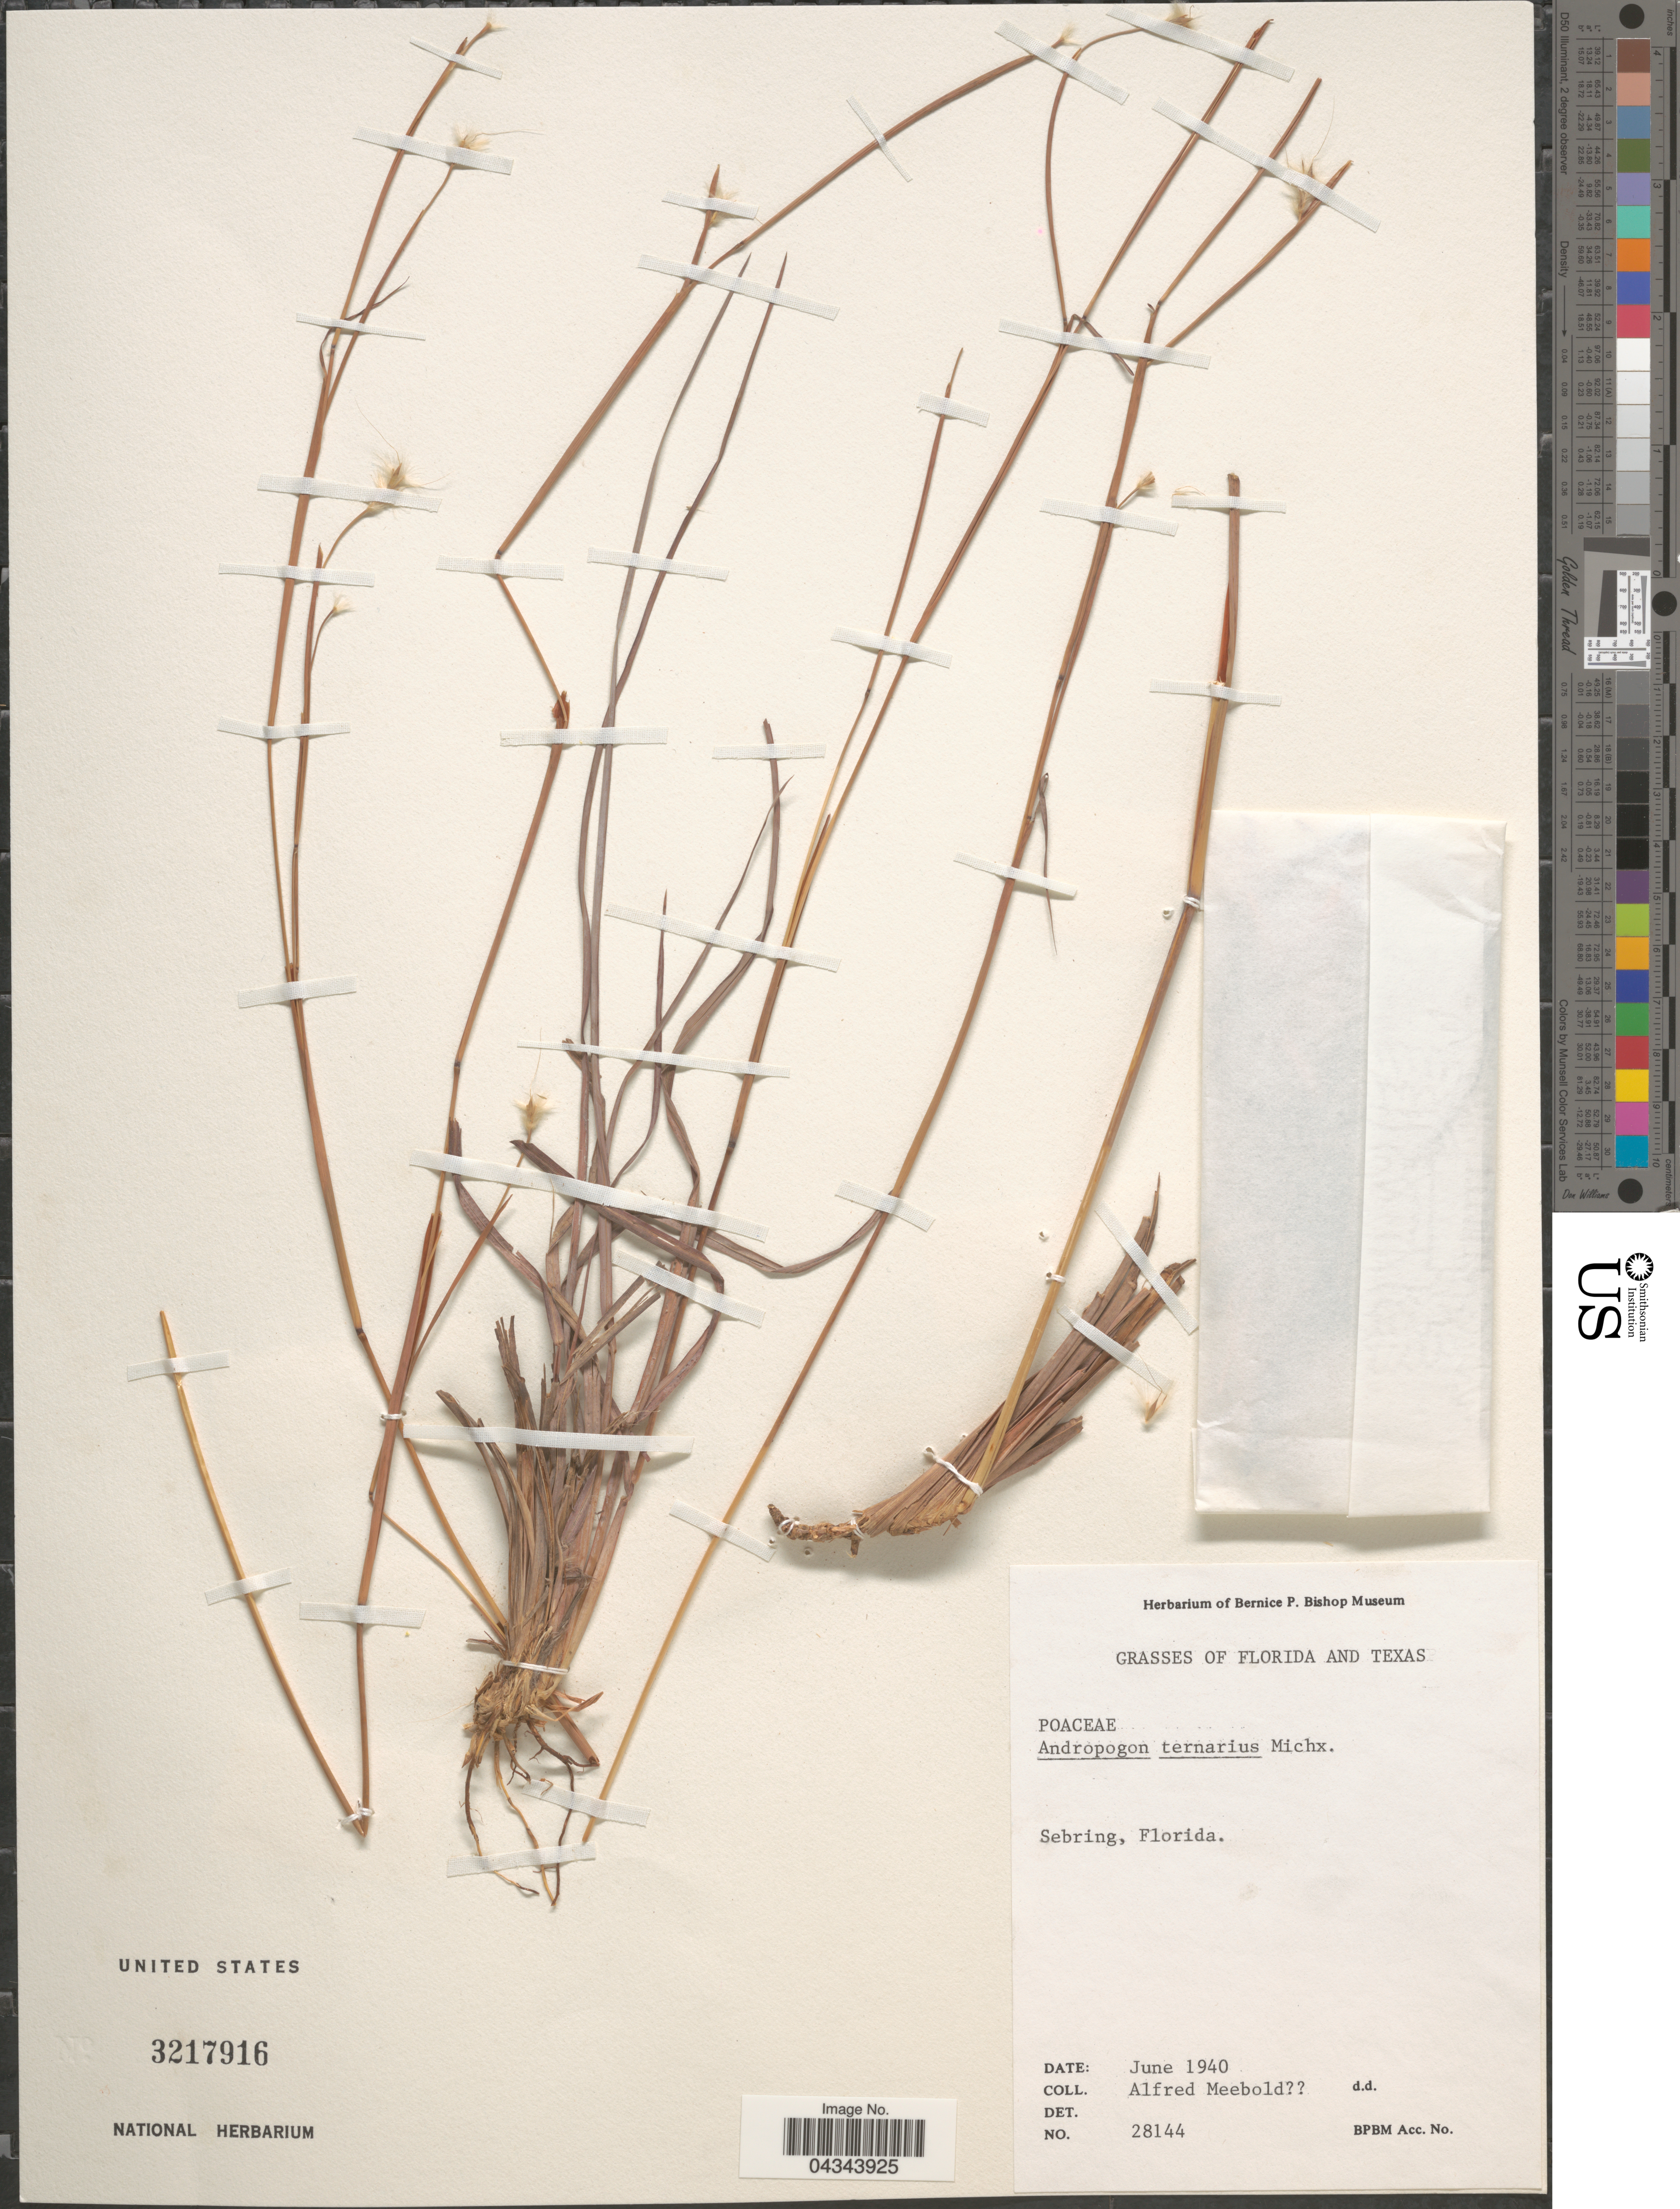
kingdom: Plantae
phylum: Tracheophyta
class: Liliopsida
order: Poales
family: Poaceae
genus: Andropogon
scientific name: Andropogon ternarius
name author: Michx.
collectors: A. Meebold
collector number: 28144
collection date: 1940-06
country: United States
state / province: Florida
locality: Sebring.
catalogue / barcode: US 3217916